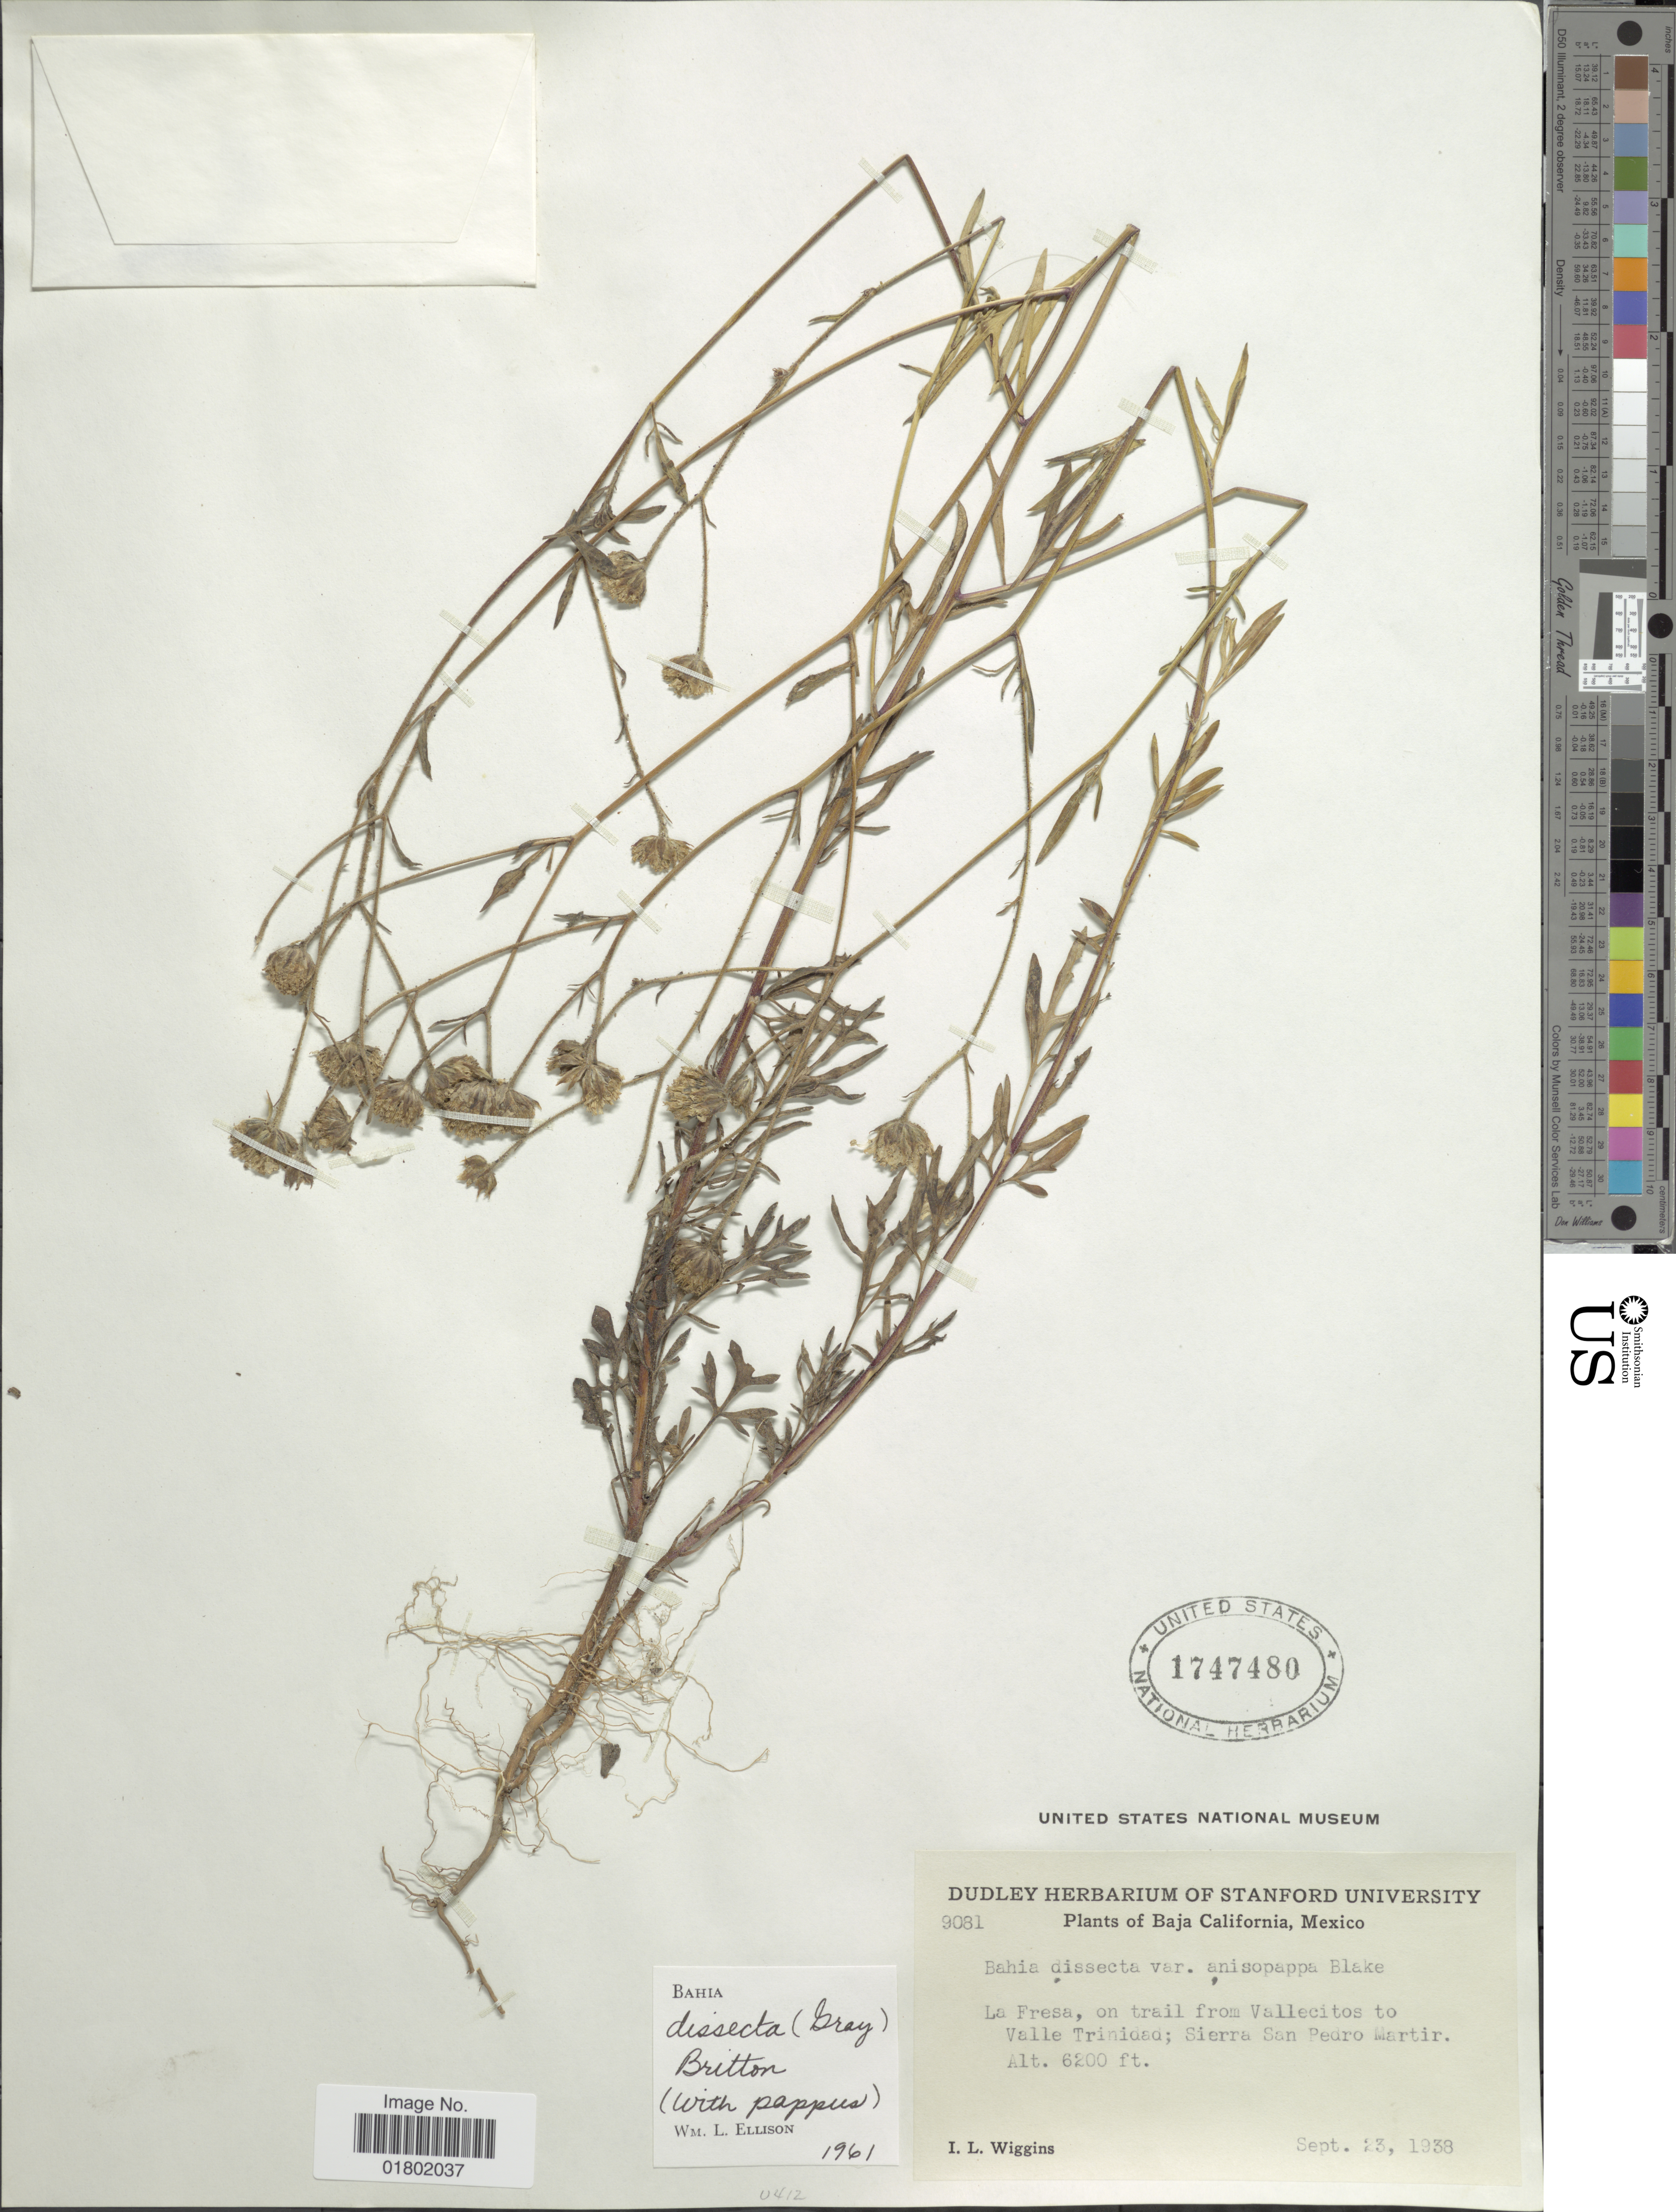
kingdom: Plantae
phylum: Tracheophyta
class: Magnoliopsida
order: Asterales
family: Asteraceae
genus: Bahia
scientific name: Bahia dissecta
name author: (A. Gray) Britton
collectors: I. L. Wiggins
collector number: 9081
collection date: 1938-09-23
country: Mexico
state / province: Baja California Norte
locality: La Fresa, on trail from Vallecitos to Valle Trinidad, Sierra San Pedro Martir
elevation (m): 1890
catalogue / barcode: US 1747480